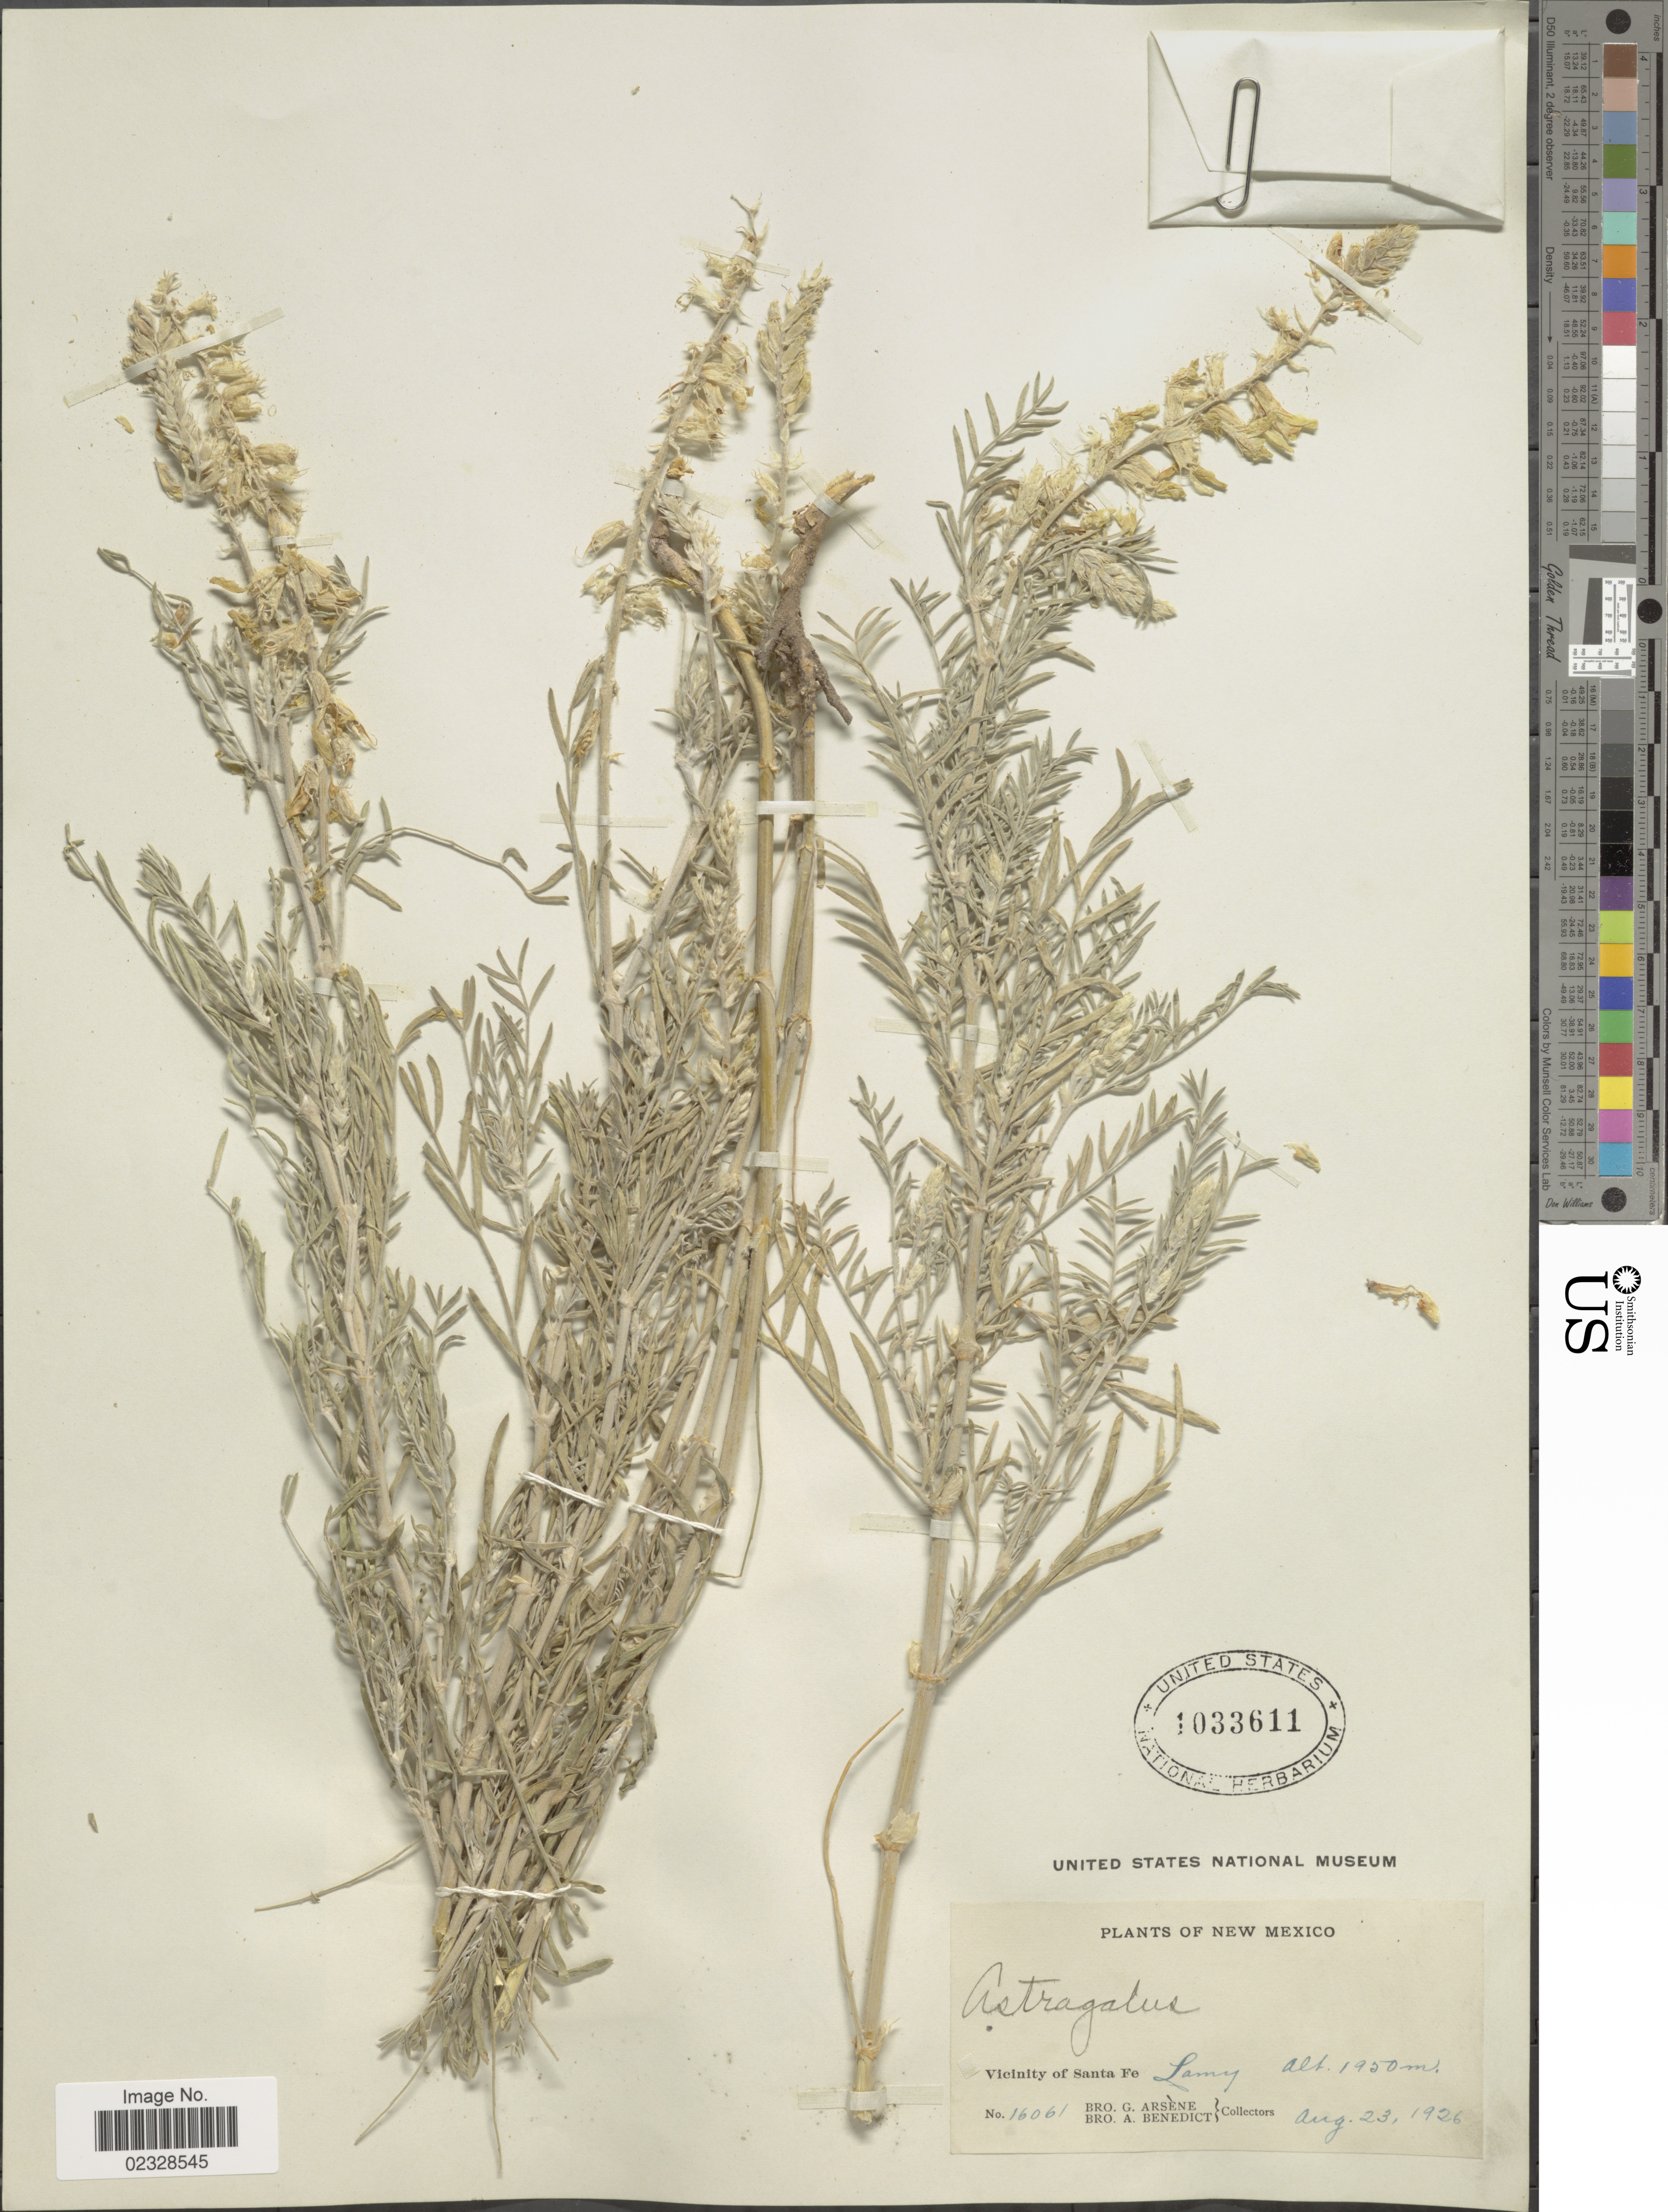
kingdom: Plantae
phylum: Tracheophyta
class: Magnoliopsida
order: Fabales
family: Fabaceae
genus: Astragalus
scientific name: Astragalus albulus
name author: Wooton & Standl.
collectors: Bro. G. Arsène & Bro. Benedict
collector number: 16061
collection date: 1926-08-23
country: United States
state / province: New Mexico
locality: Vicinity of Santa Fe, Lamy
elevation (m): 1950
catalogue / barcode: US 1033611